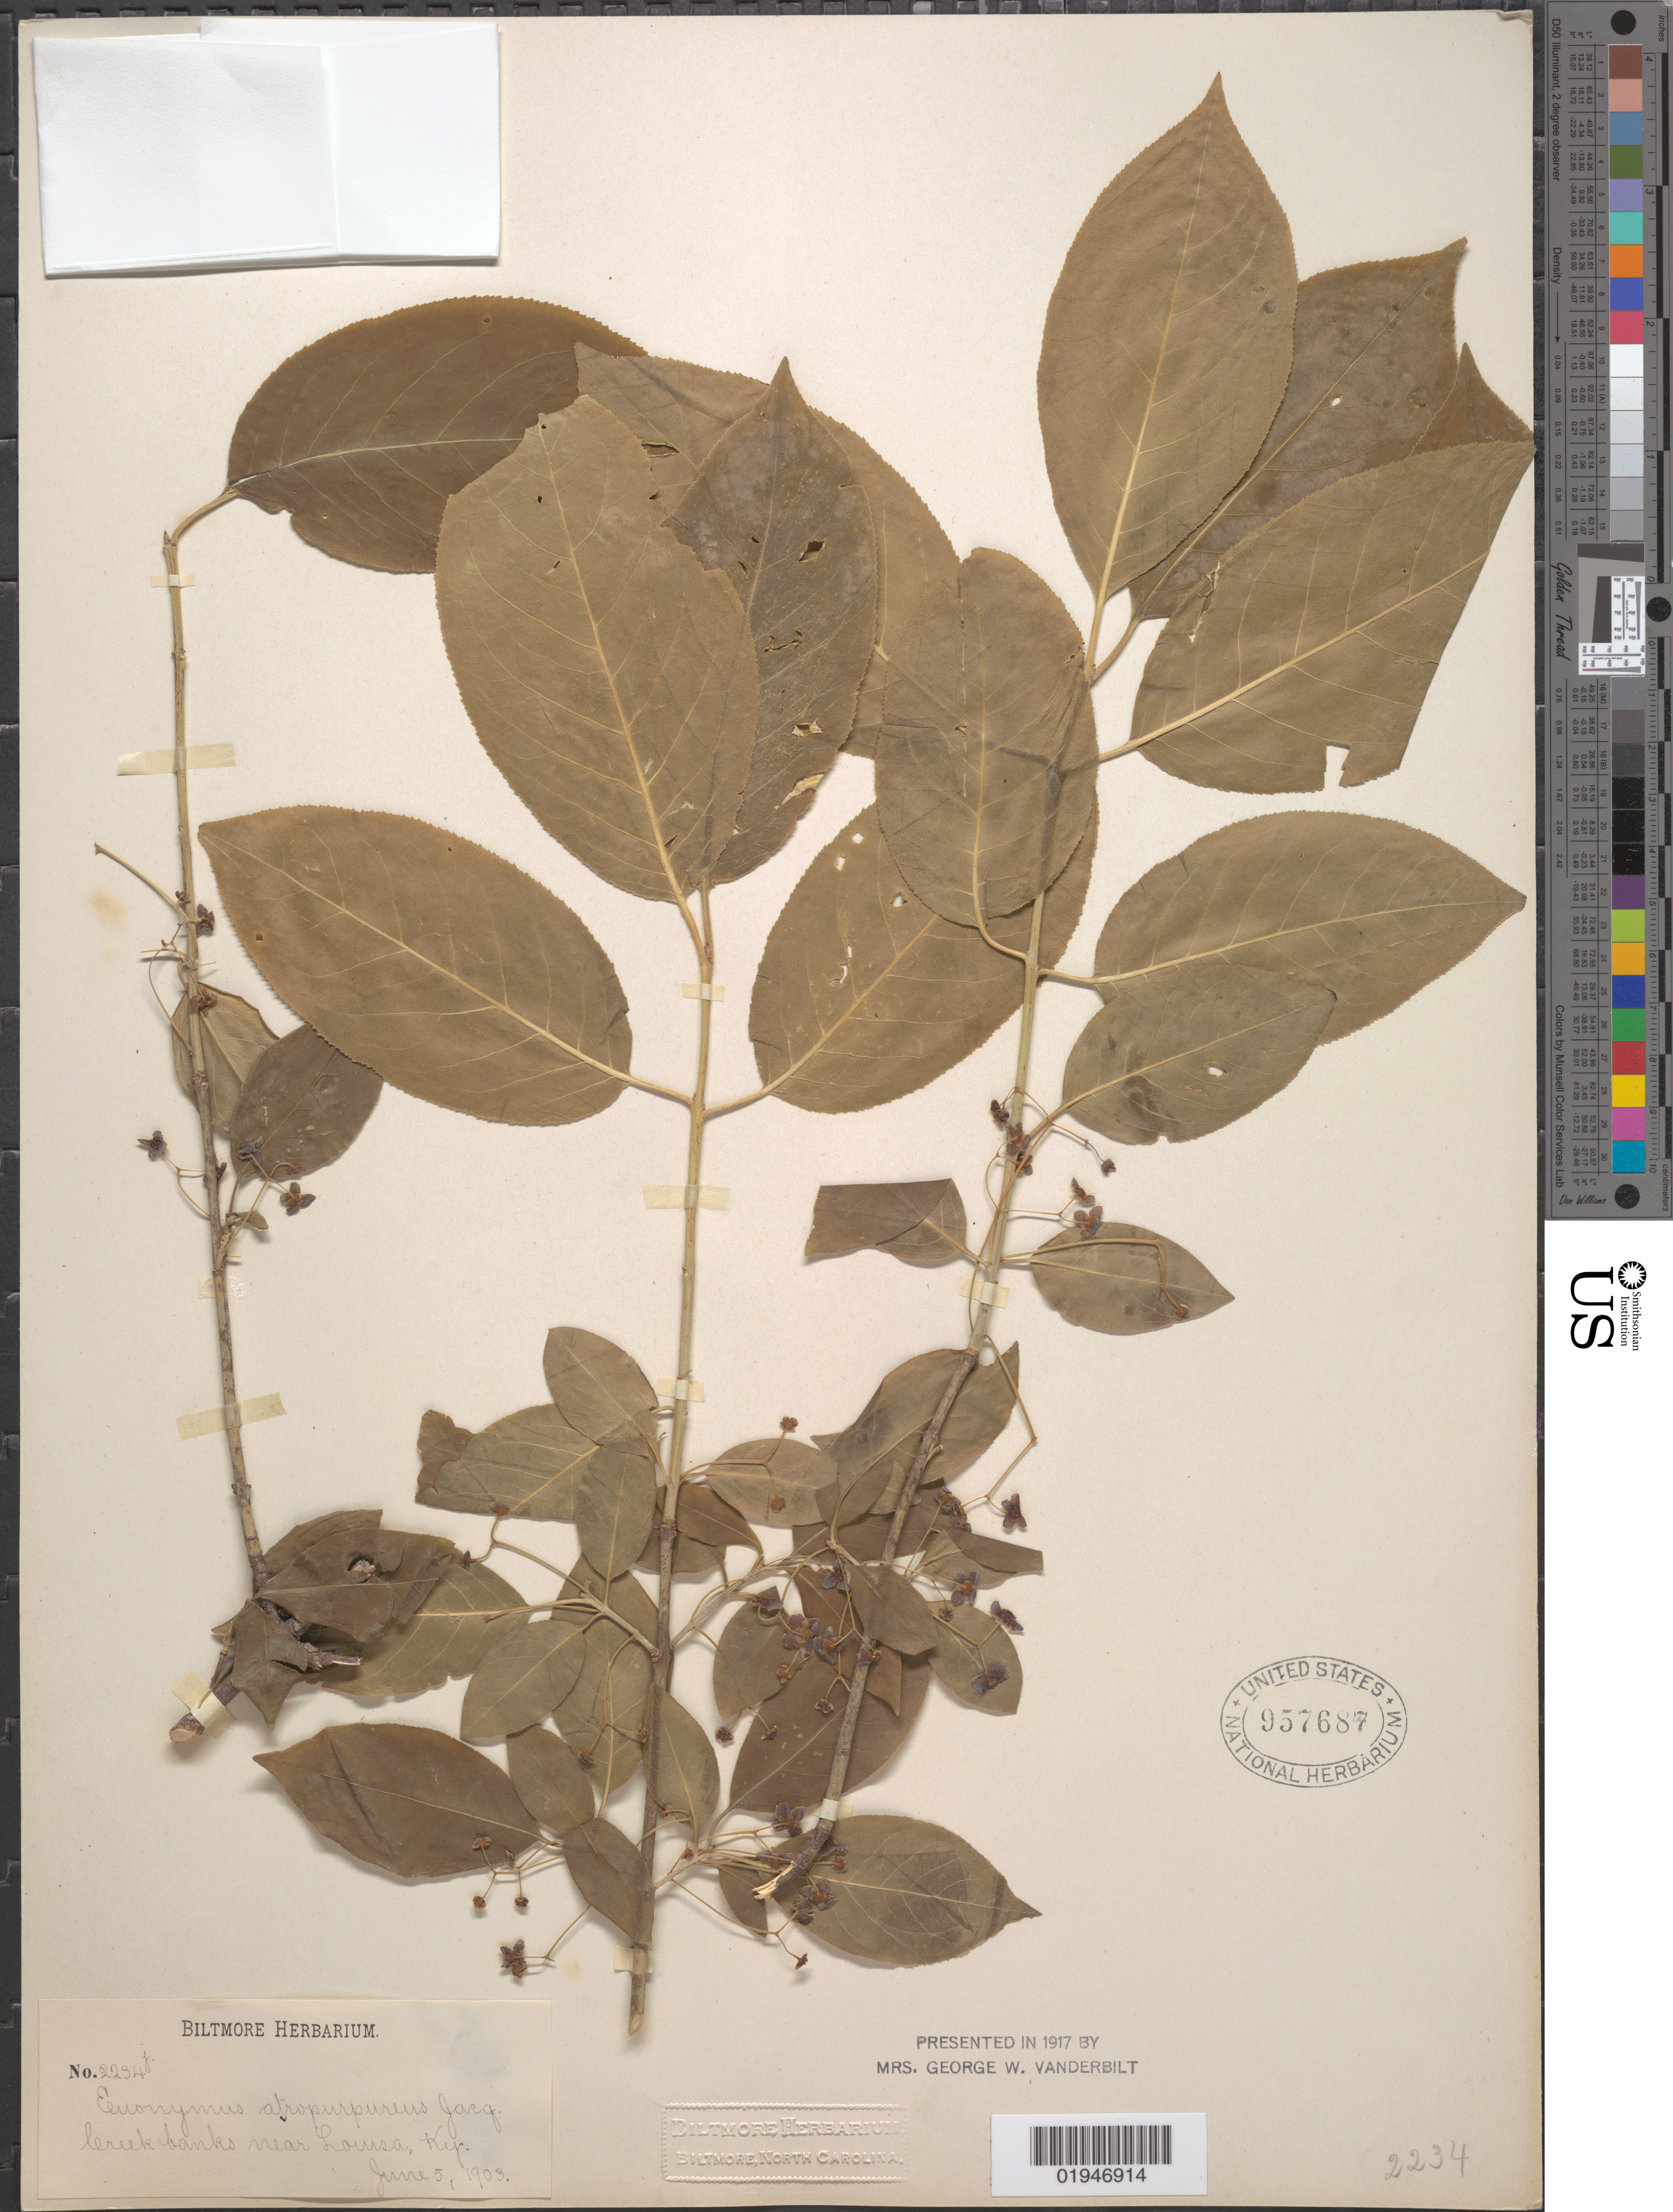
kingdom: Plantae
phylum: Tracheophyta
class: Magnoliopsida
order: Celastrales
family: Celastraceae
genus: Euonymus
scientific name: Euonymus atropurpureus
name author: Jacq.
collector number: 2234j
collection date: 1903-06-05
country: United States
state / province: Kentucky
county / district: Lawrence County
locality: Louisa, near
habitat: Creek banks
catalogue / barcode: US 957687